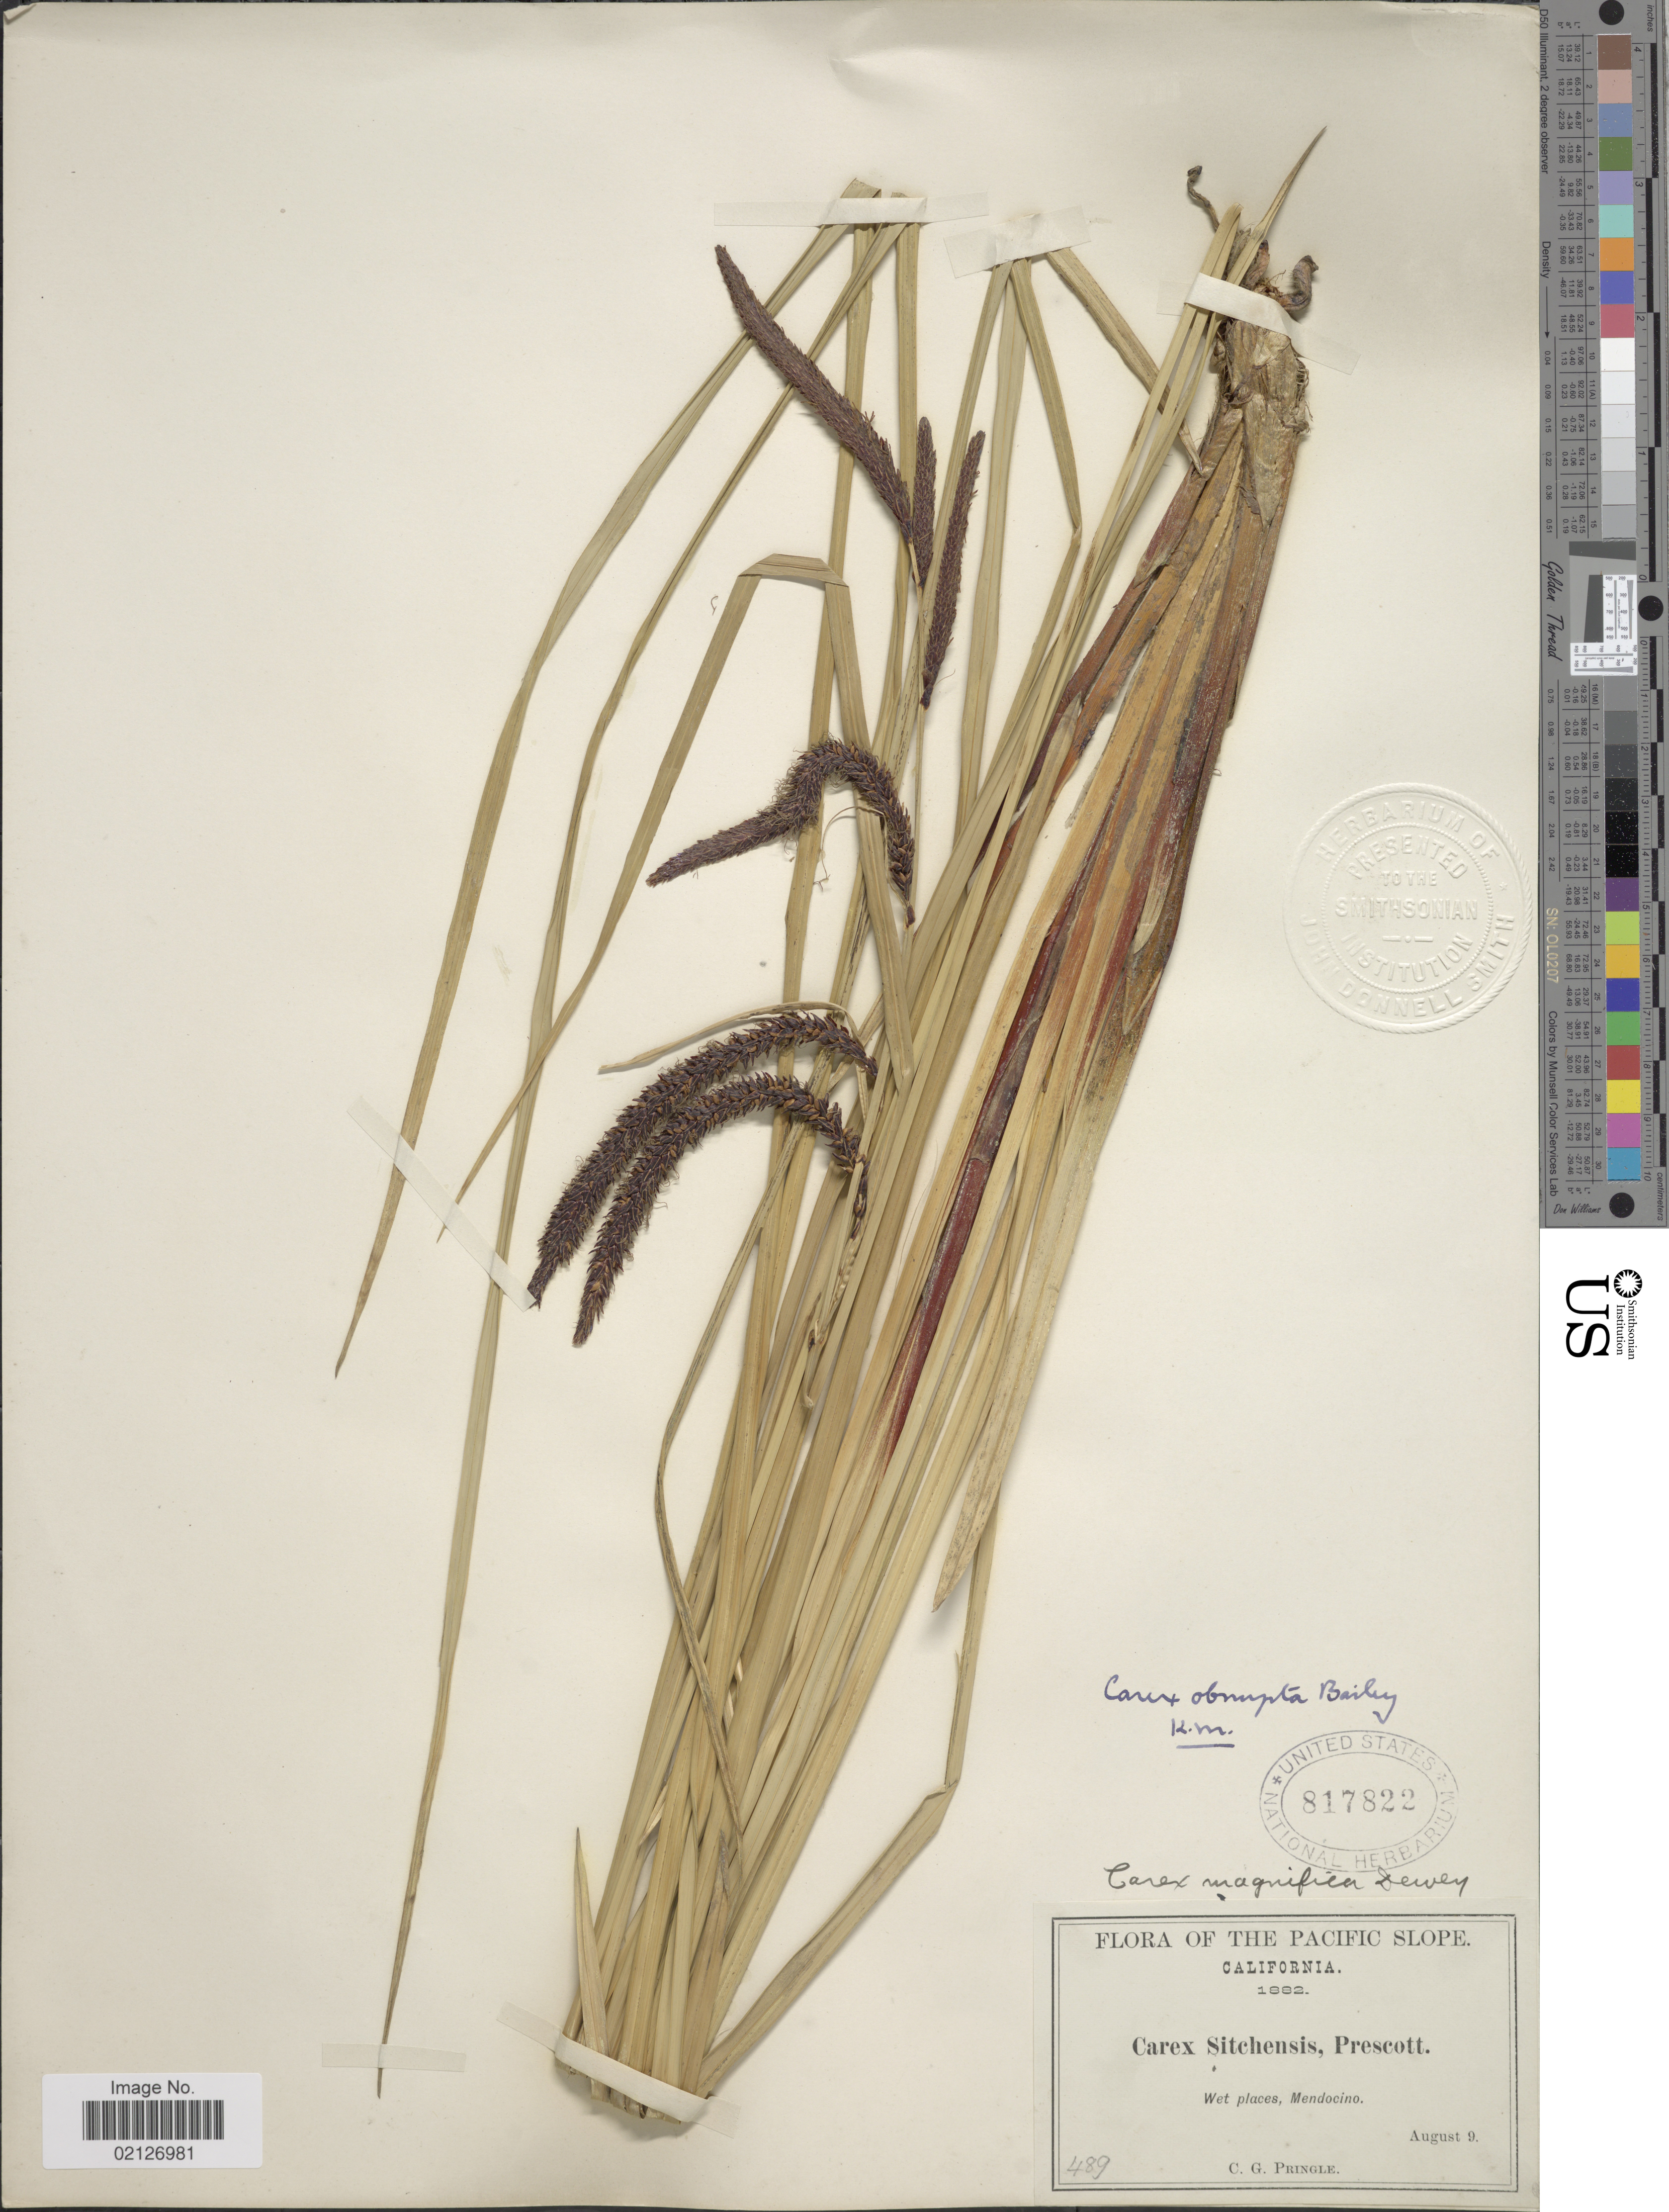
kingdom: Plantae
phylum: Tracheophyta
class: Liliopsida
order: Poales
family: Cyperaceae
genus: Carex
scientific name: Carex obnupta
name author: L.H. Bailey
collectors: C. G. Pringle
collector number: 489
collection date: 1882-08-09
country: United States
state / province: California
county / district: Mendocino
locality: Pacific Slope, Mendocino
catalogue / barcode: US 817822